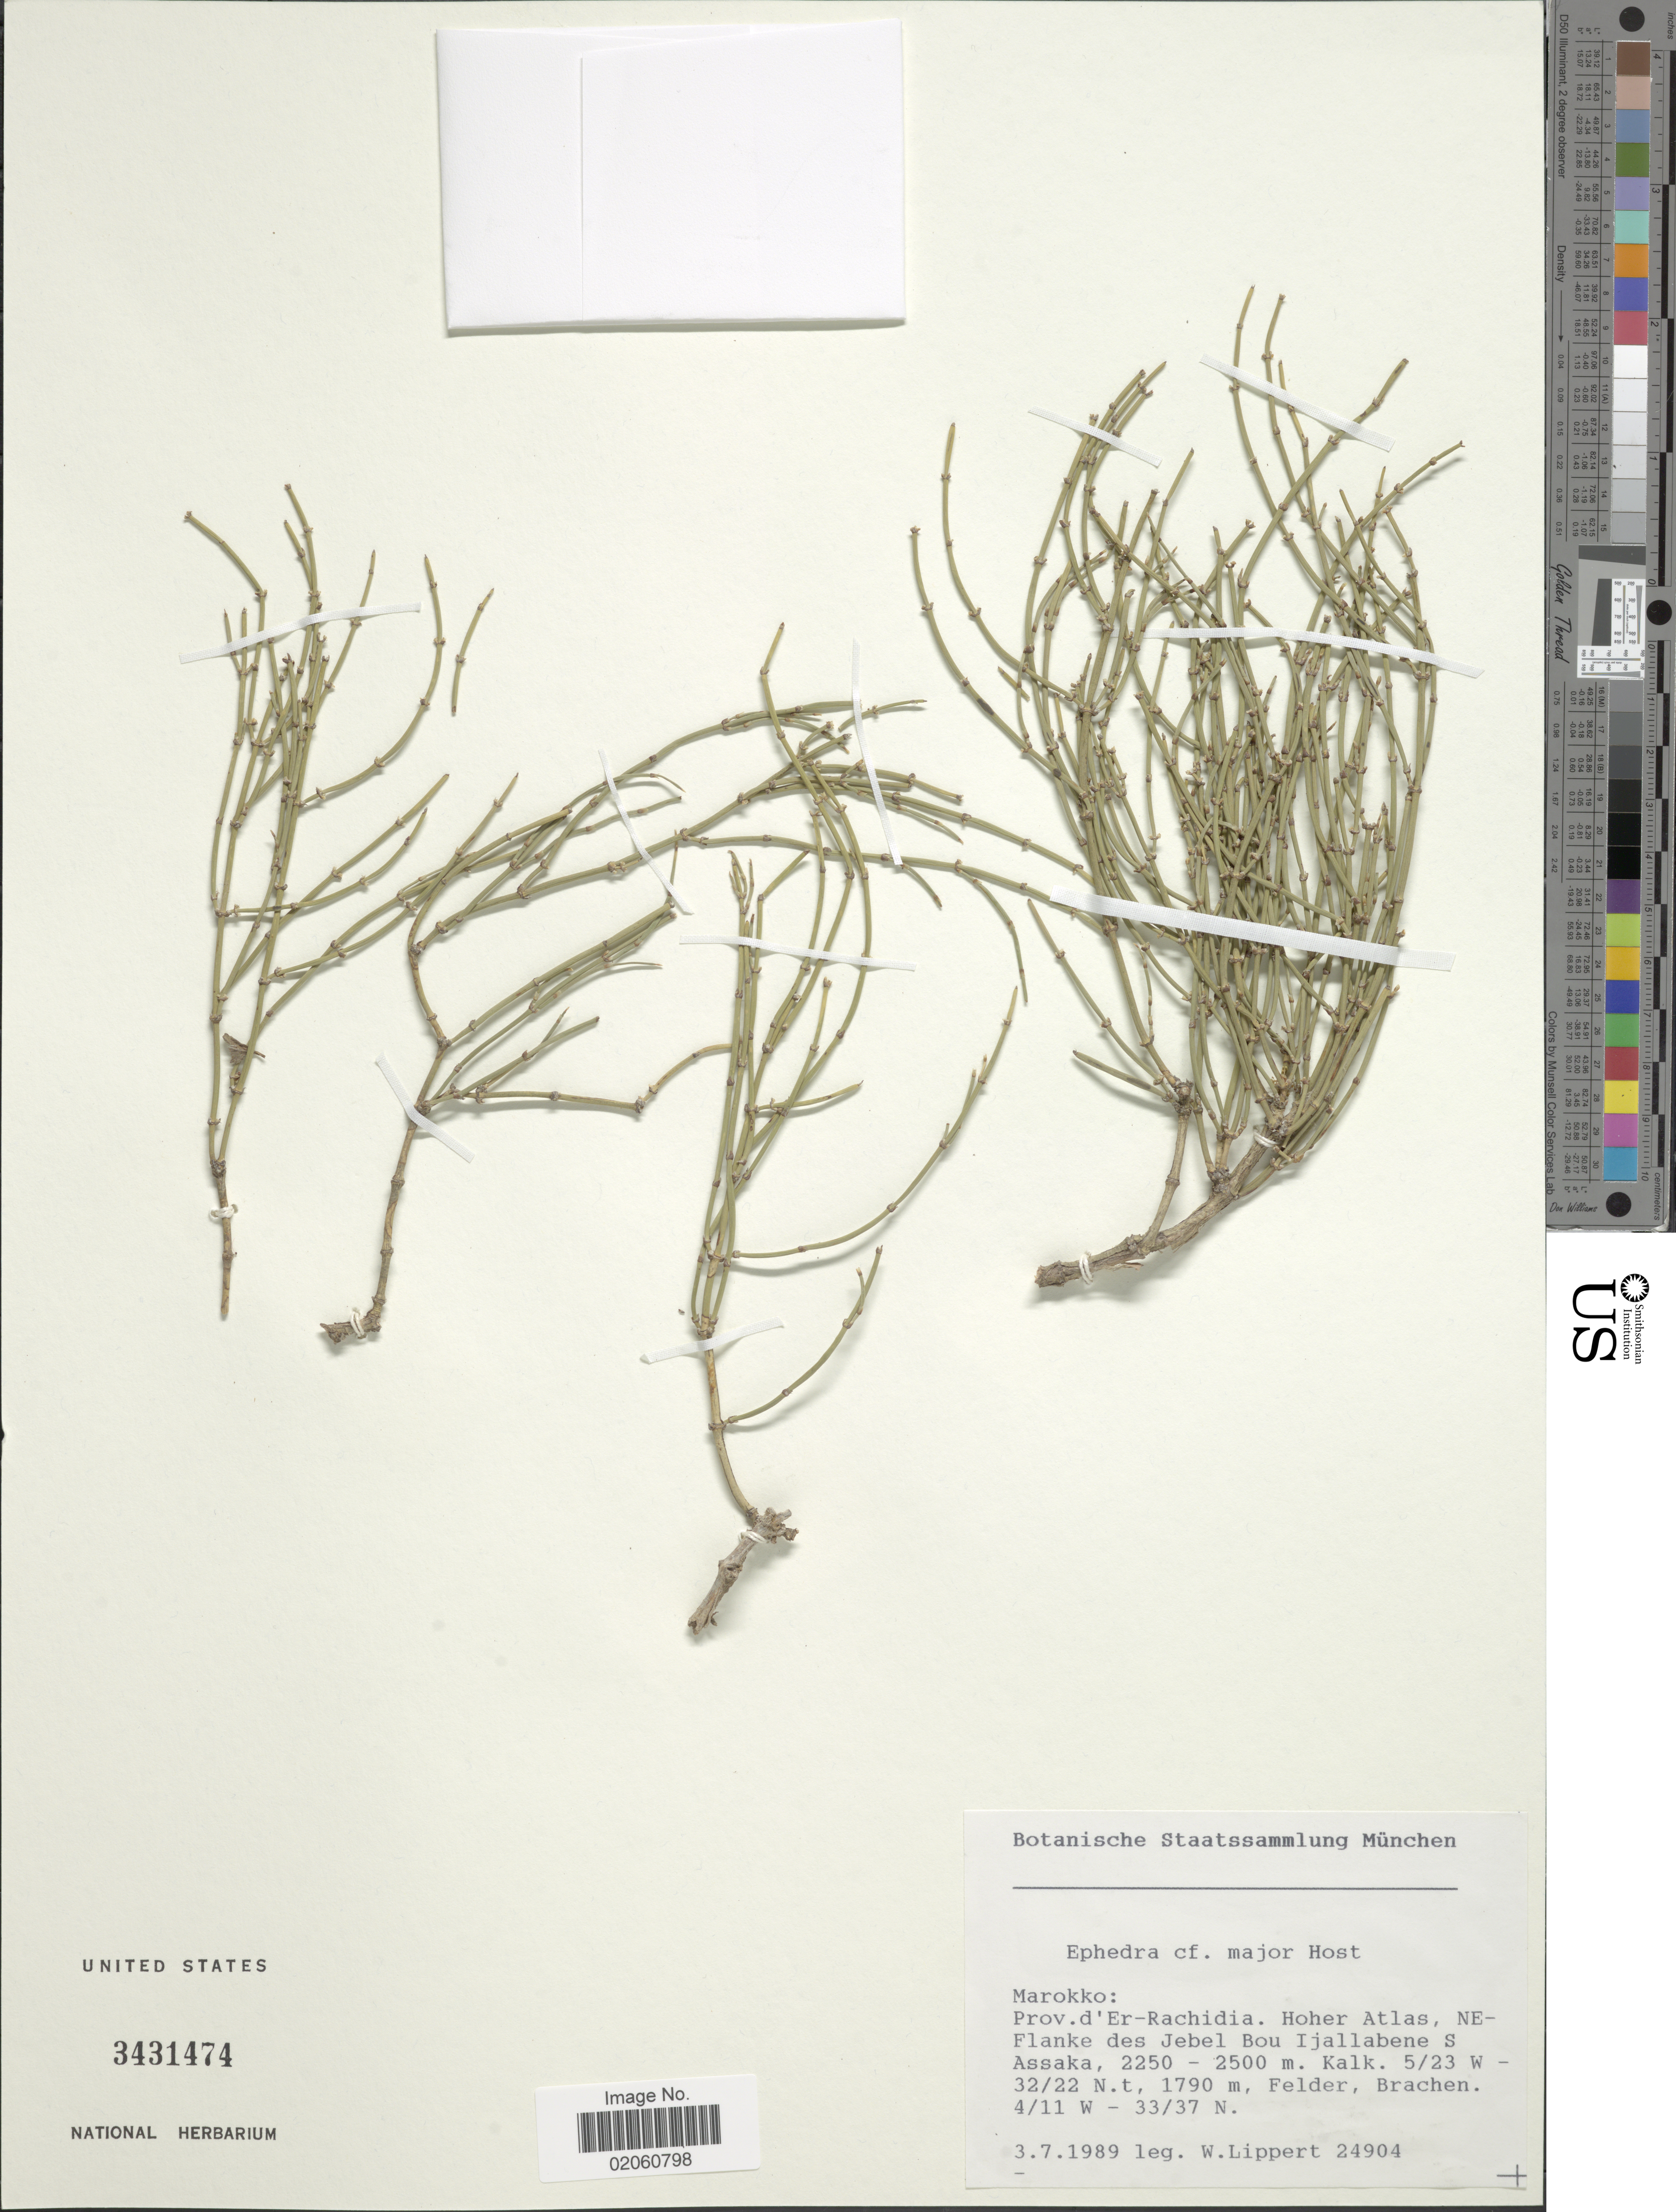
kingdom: Plantae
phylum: Tracheophyta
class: Gnetopsida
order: Ephedrales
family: Ephedraceae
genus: Ephedra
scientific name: Ephedra major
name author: Host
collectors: W. Lippert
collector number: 24904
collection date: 1989-07-03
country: Morocco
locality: Prov.d'Er-Rachidia. Hoher Atlas, NE-Flanke des Jebel Bou Ijallabene S Assaka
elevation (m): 2250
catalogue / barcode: US 3431474